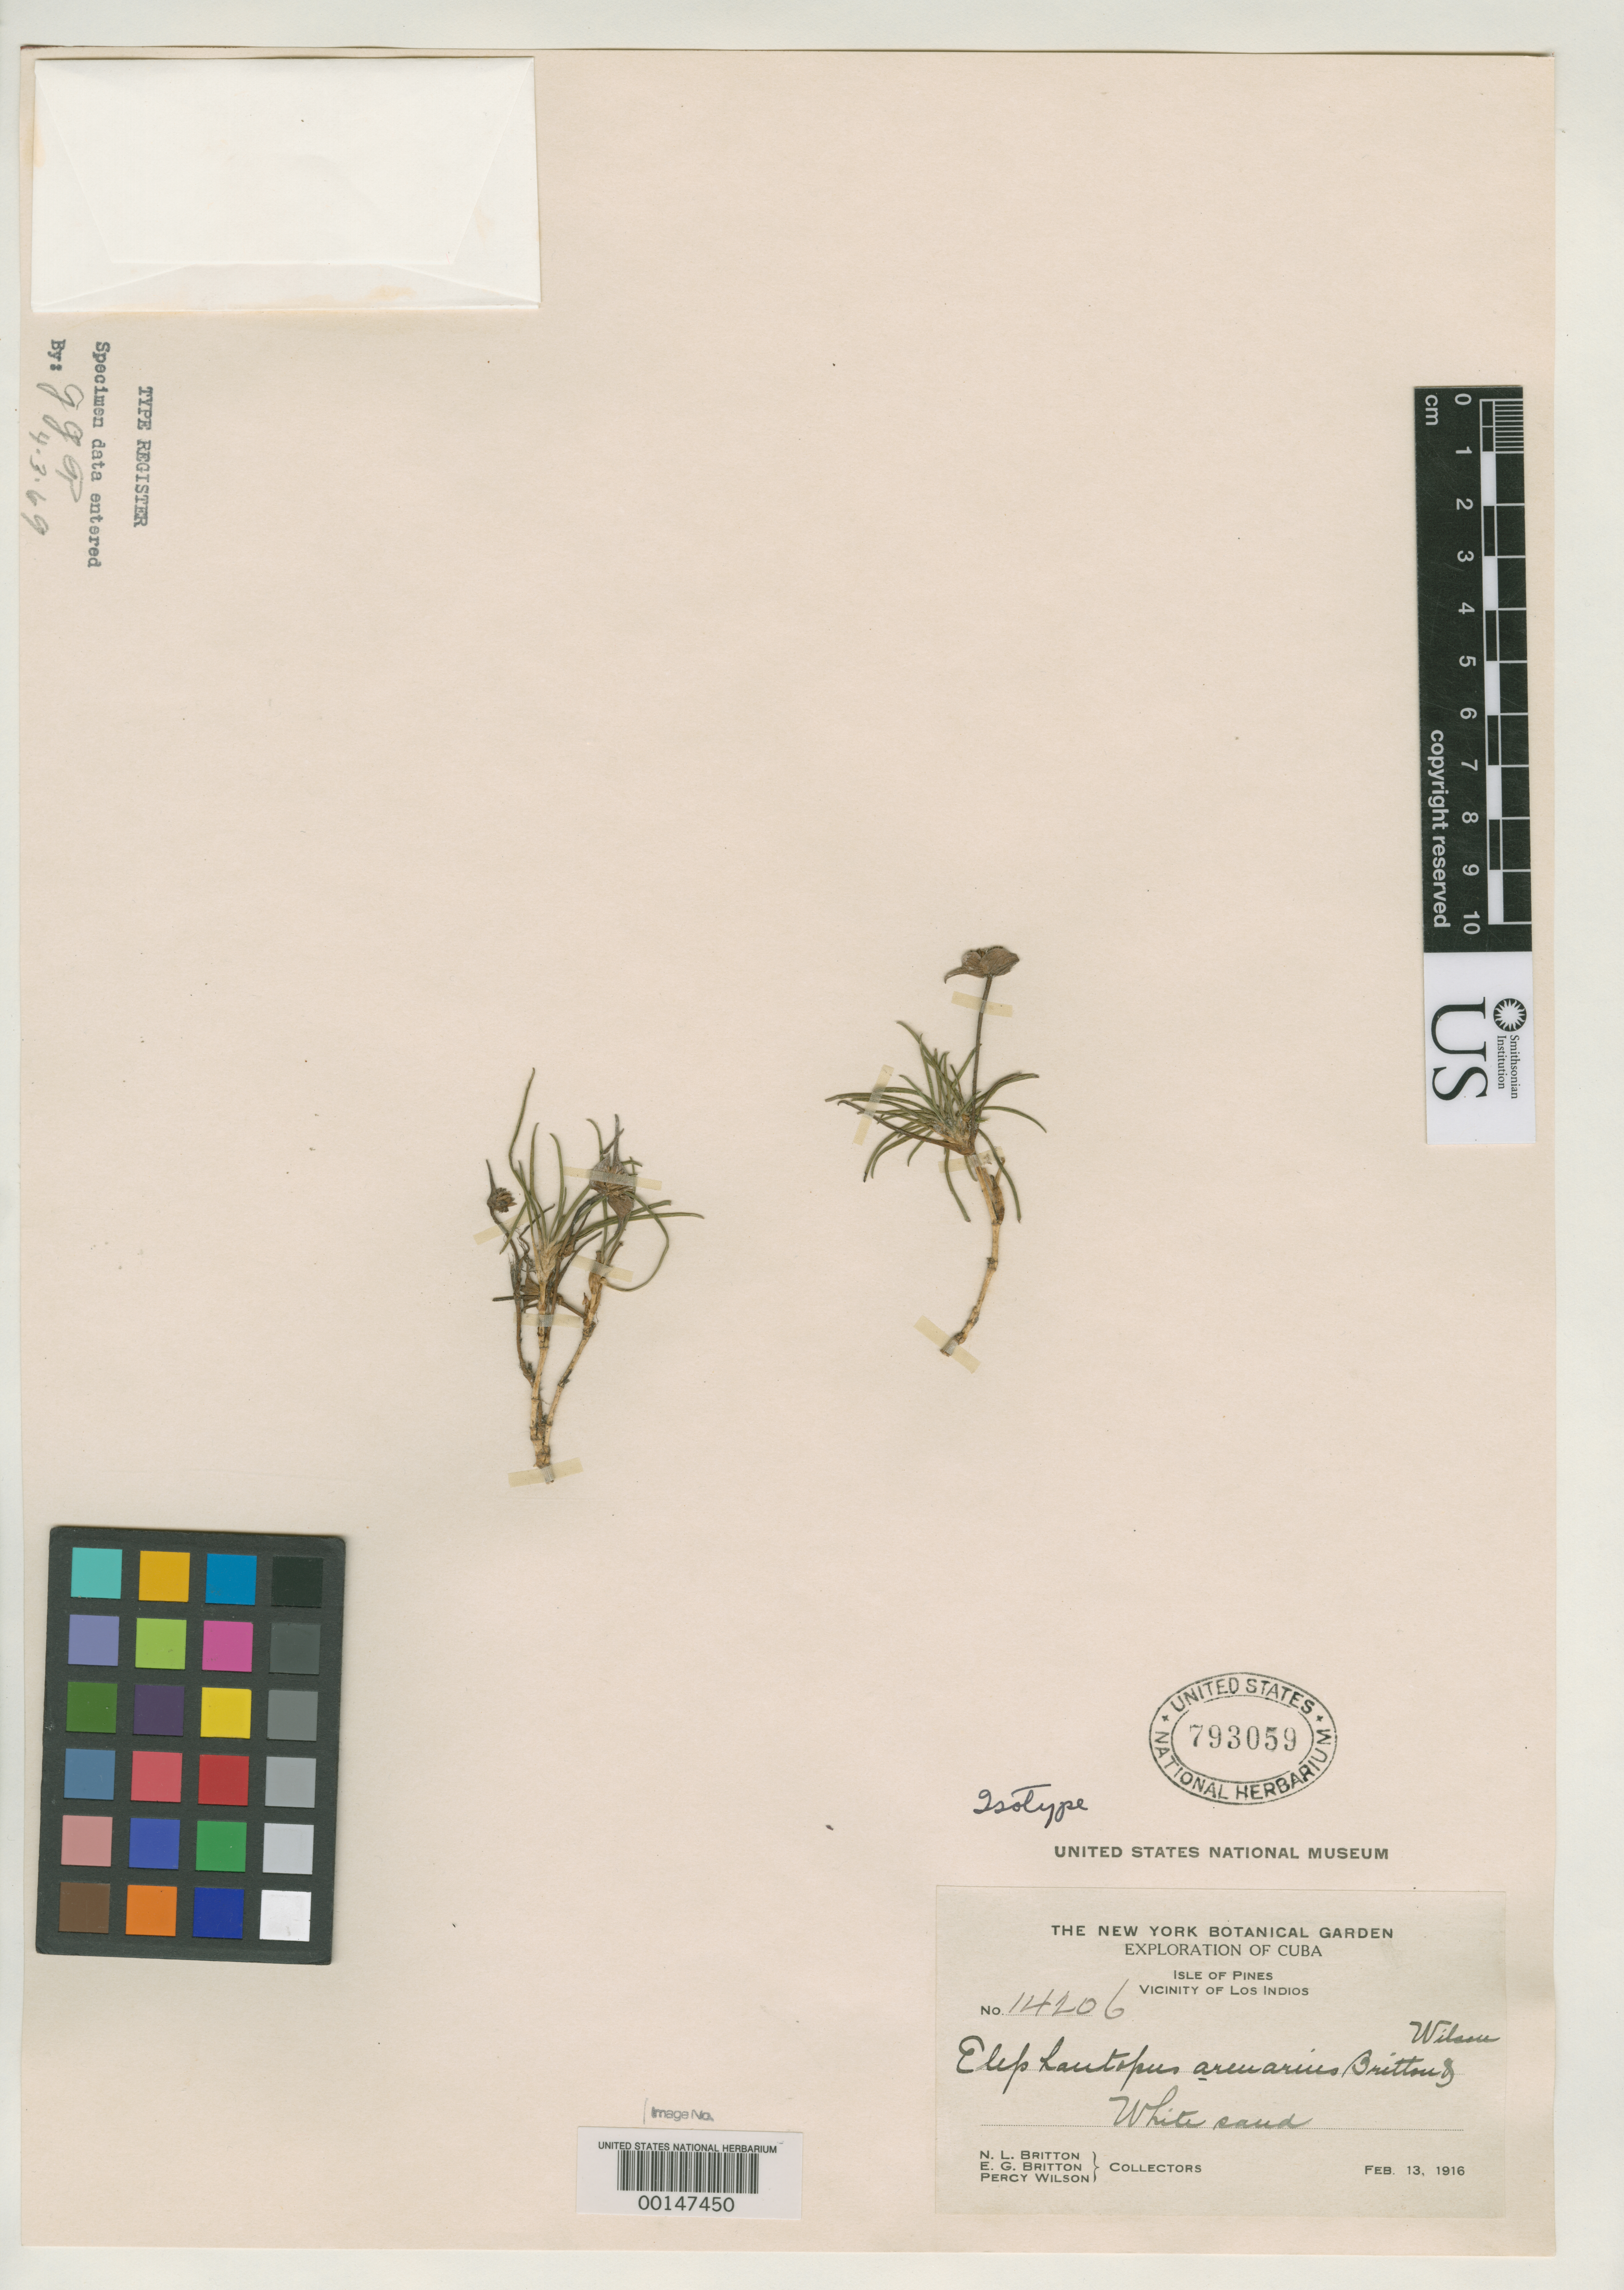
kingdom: Plantae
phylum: Tracheophyta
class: Magnoliopsida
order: Asterales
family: Asteraceae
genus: Elephantopus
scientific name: Elephantopus arenarius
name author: Britton & P. Wilson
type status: Isotype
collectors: N. Britton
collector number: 14206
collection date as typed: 13 Feb 1916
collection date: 1916-02-13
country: Cuba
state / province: Isla de La Juventud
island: Isla de La Juventud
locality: Los Indios.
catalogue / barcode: US 793039